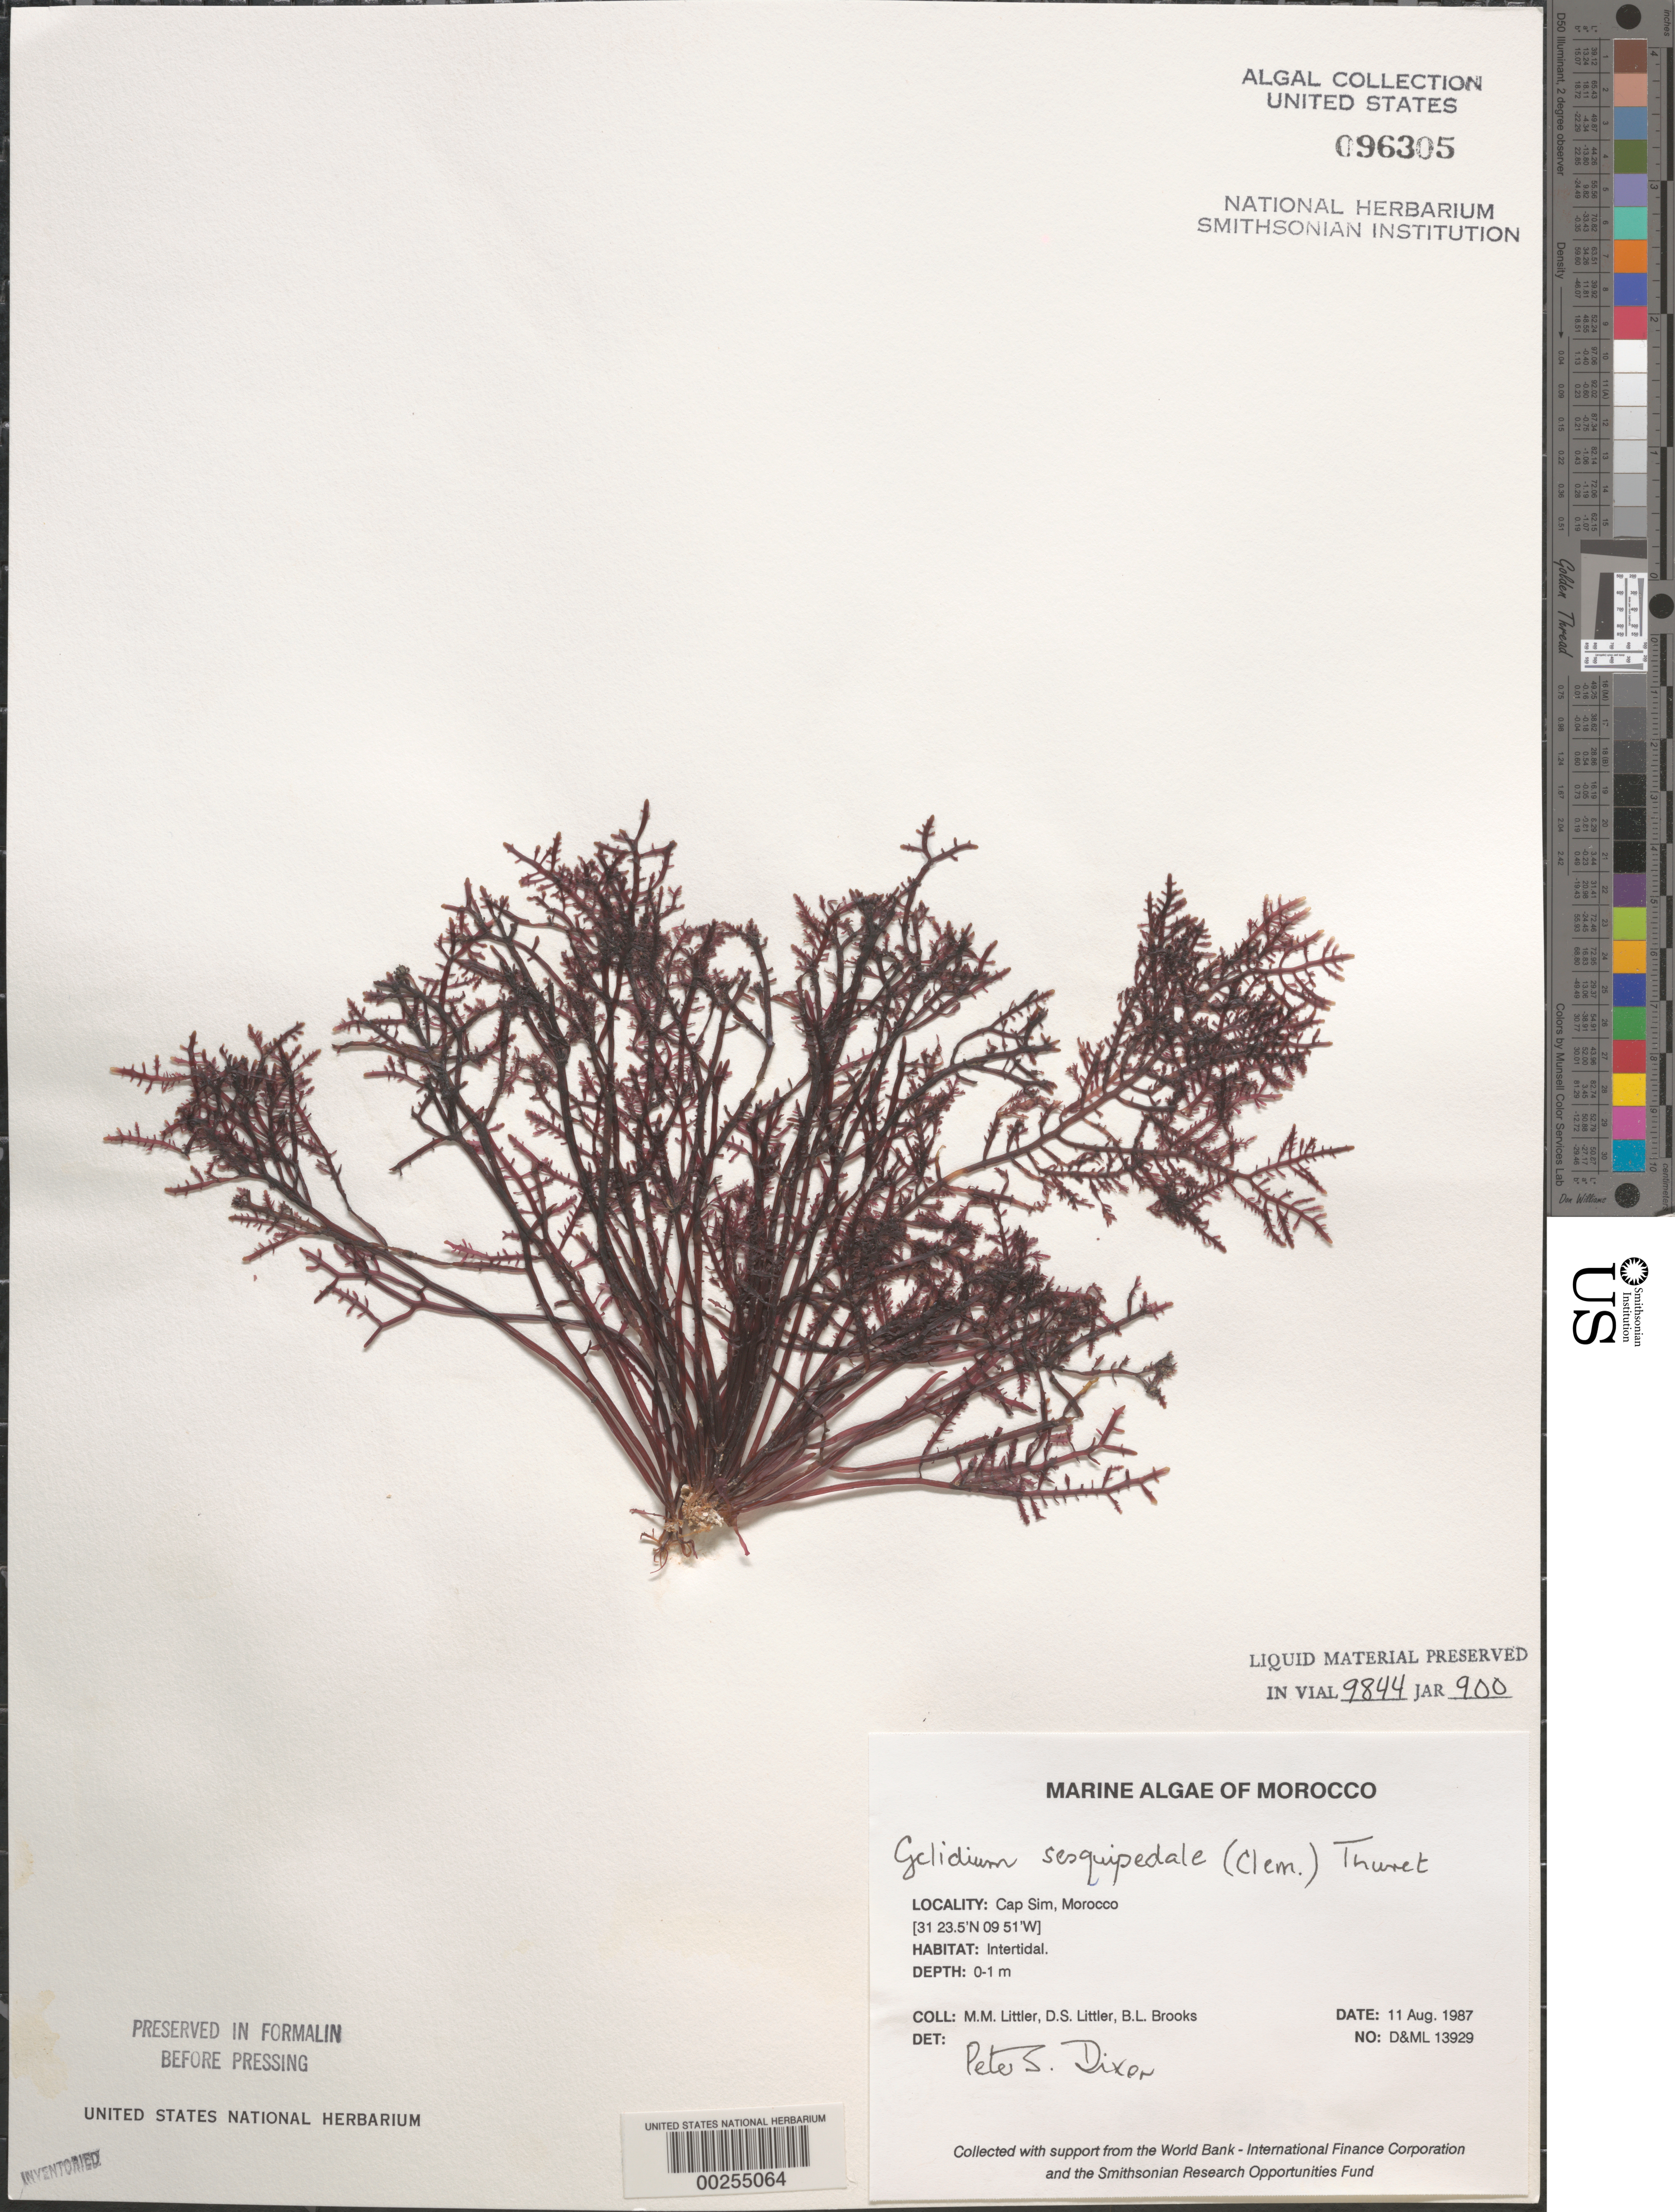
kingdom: Plantae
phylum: Rhodophyta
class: Florideophyceae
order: Gelidiales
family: Gelidiaceae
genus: Gelidium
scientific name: Gelidium corneum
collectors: M. M. Littler, D. S. Littler & B. Brooks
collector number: D&ML 13929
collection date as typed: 11 Aug 1987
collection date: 1987-08-11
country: Morocco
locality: Cap Sim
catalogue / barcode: US 96305